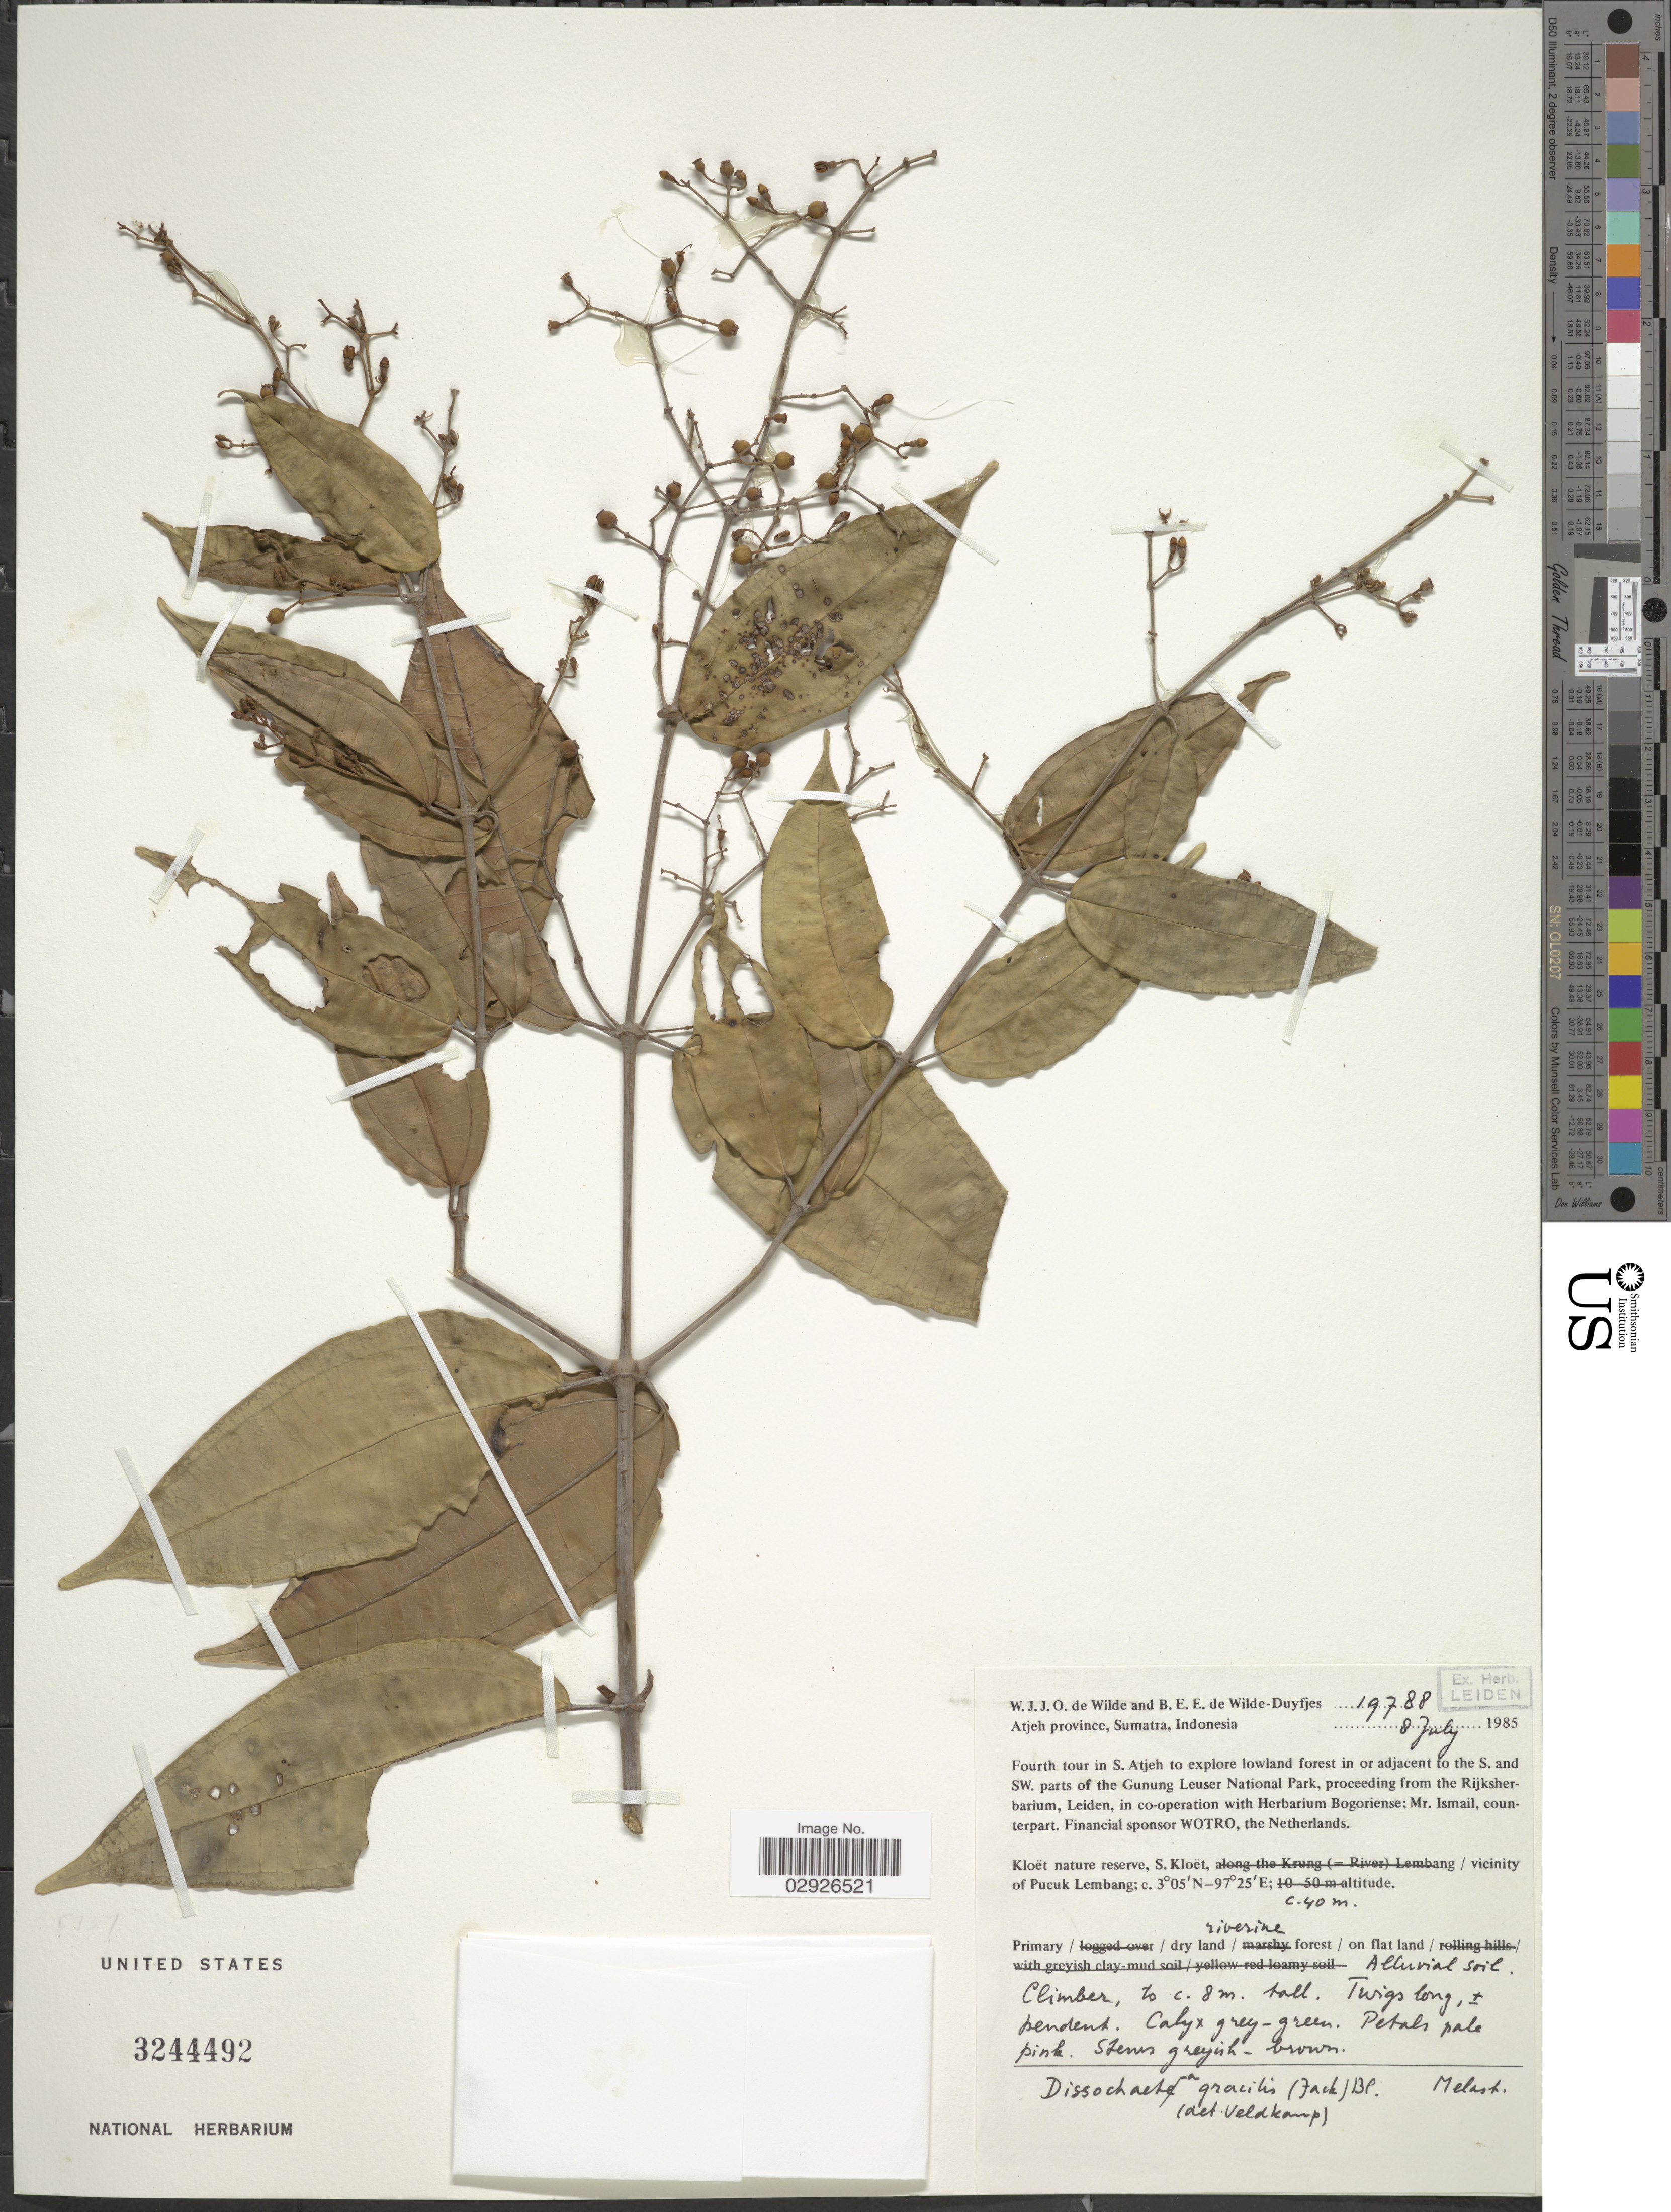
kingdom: Plantae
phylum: Tracheophyta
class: Magnoliopsida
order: Myrtales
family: Melastomataceae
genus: Dissochaeta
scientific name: Dissochaeta gracilis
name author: Blume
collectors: W. J. de Wilde & B. E. de Wilde-Duyfjes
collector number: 19788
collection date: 1985-07-08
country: Indonesia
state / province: Sumatra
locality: Atjeh province. Kloët nature reserve, S. Kloët, vicinity of Pucuk Lembang. S. Atjeh, lowland forest in or adjacent to the S. and SW. parts of Gunung Leuser National Park, proceeding from the Rijksherbarium, Leiden.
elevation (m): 40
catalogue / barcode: US 3244492